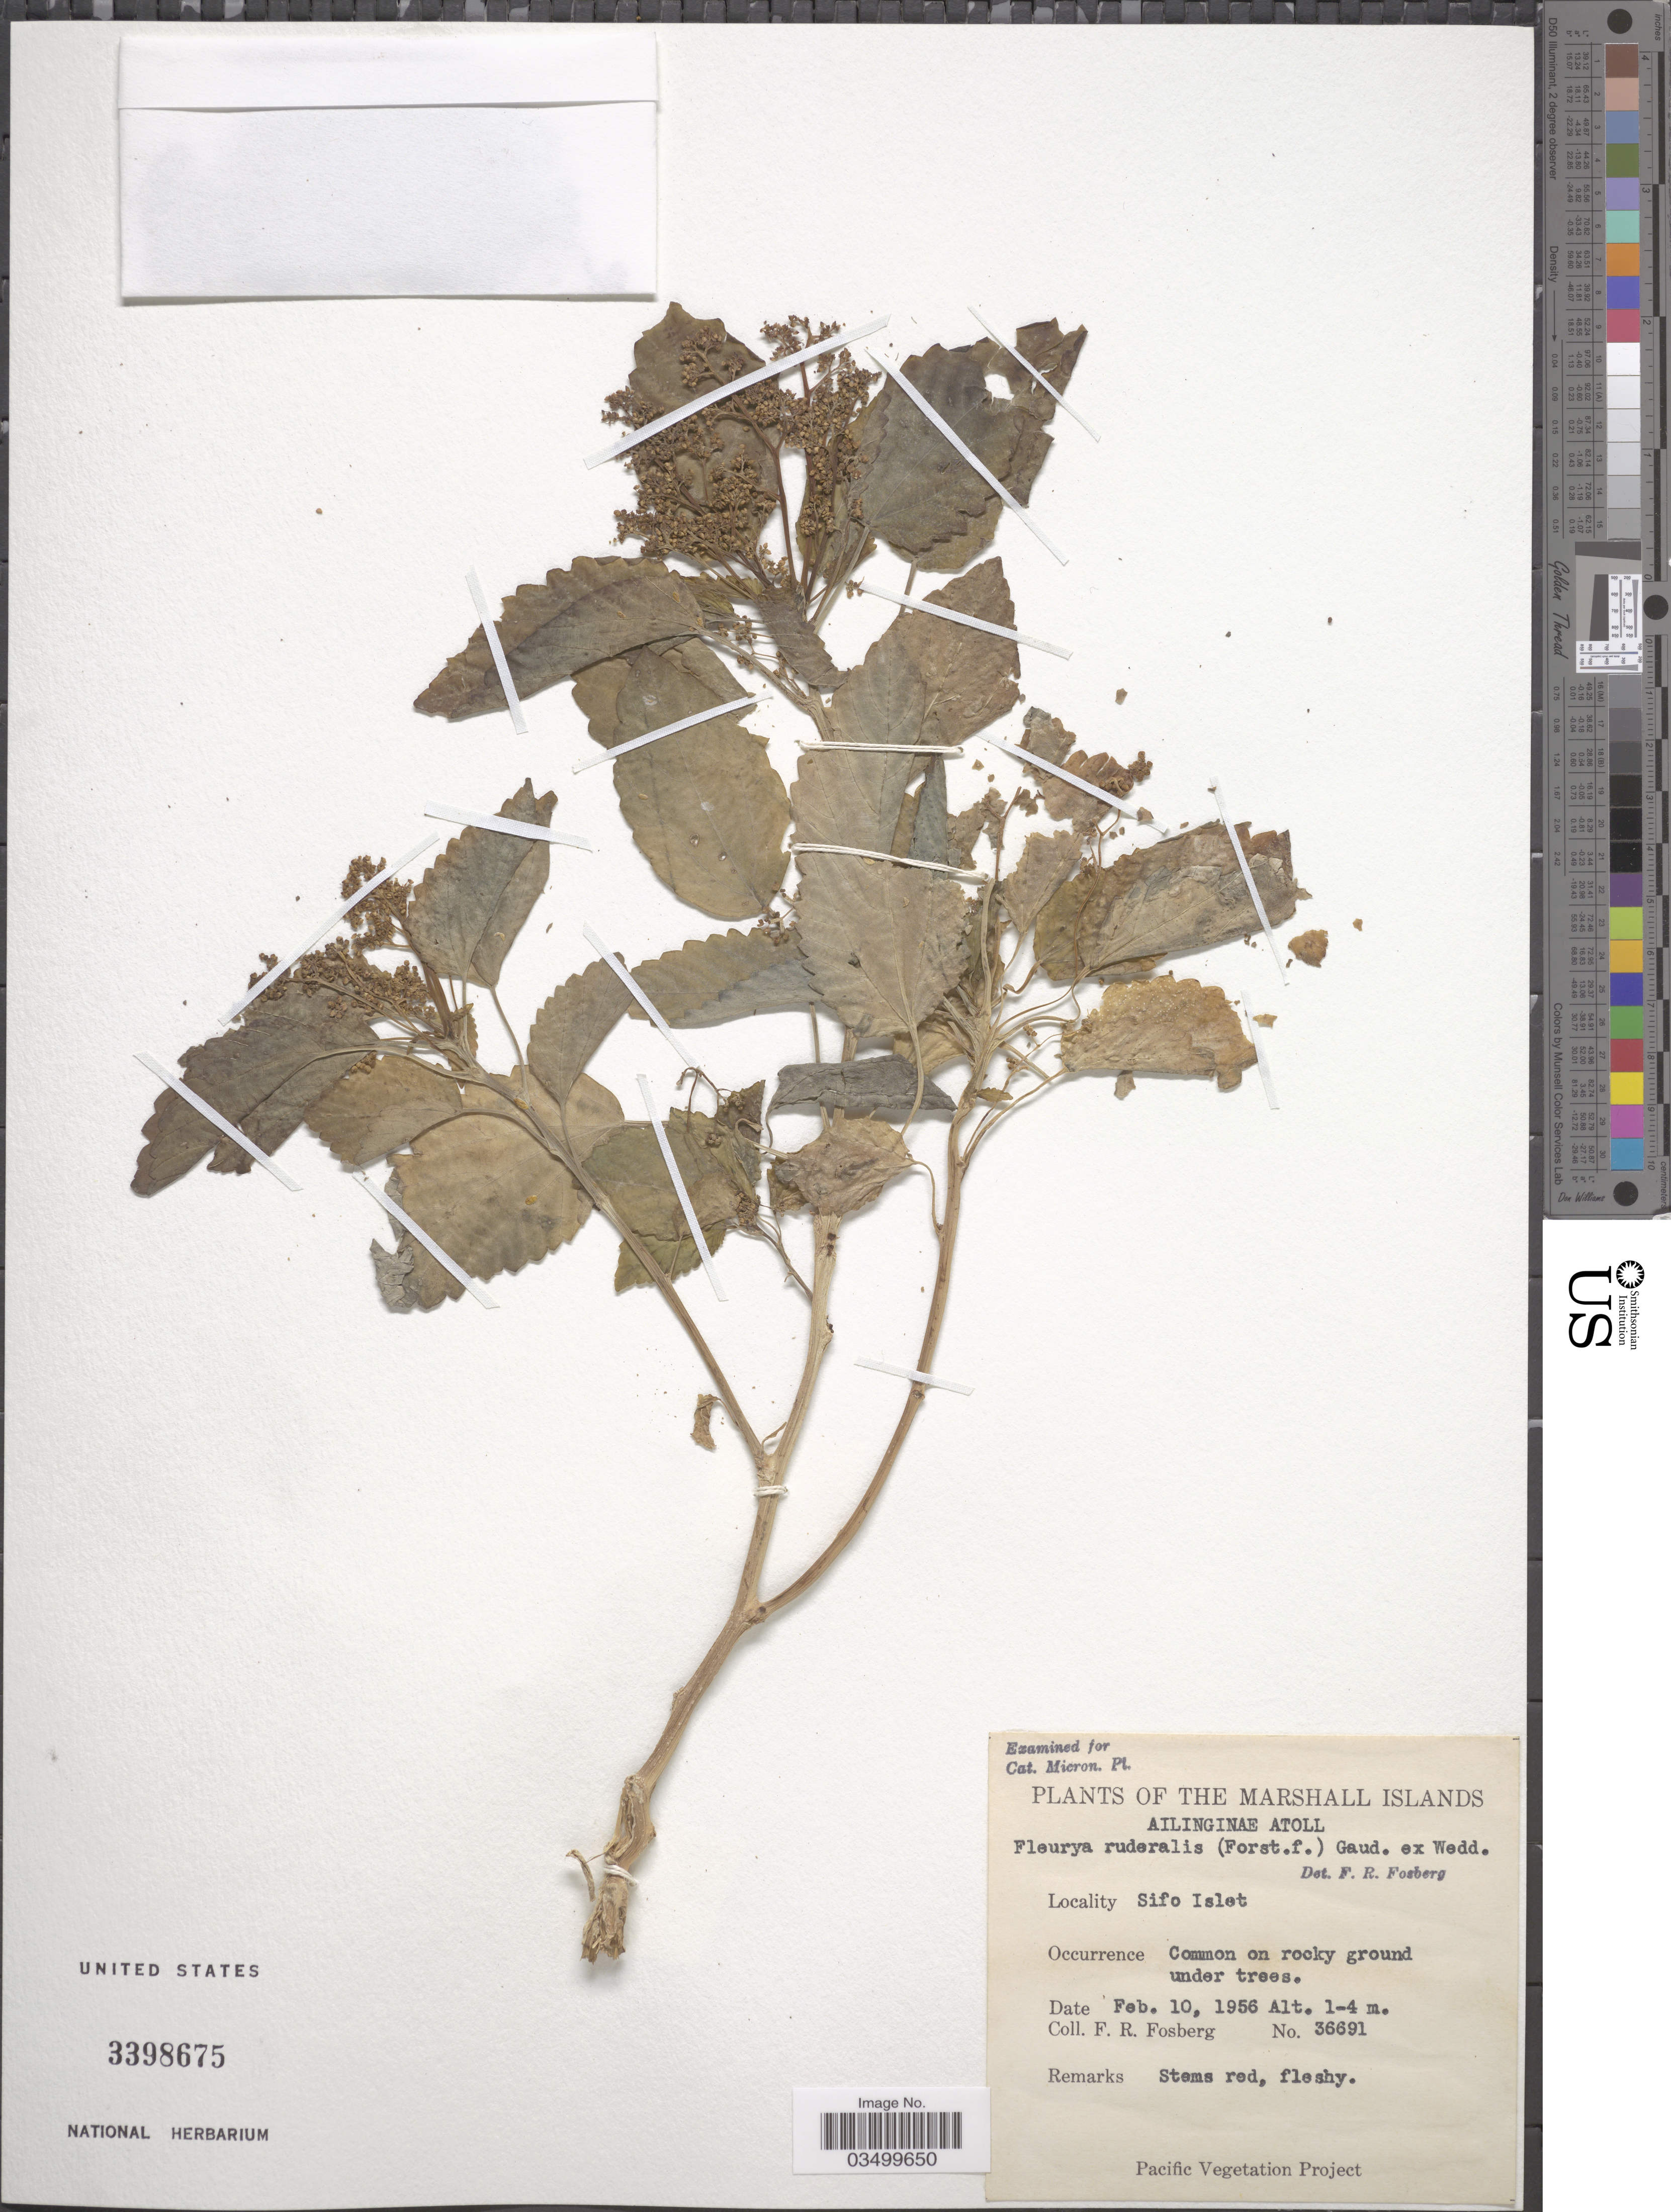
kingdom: Plantae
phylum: Tracheophyta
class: Magnoliopsida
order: Rosales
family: Urticaceae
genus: Laportea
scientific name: Laportea ruderalis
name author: (G. Forst.) Chew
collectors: F. R. Fosberg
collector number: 36691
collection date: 1956-02-10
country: Marshall Islands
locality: Ailinginae Atoll. Sifo Islet.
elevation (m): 1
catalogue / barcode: US 3398675